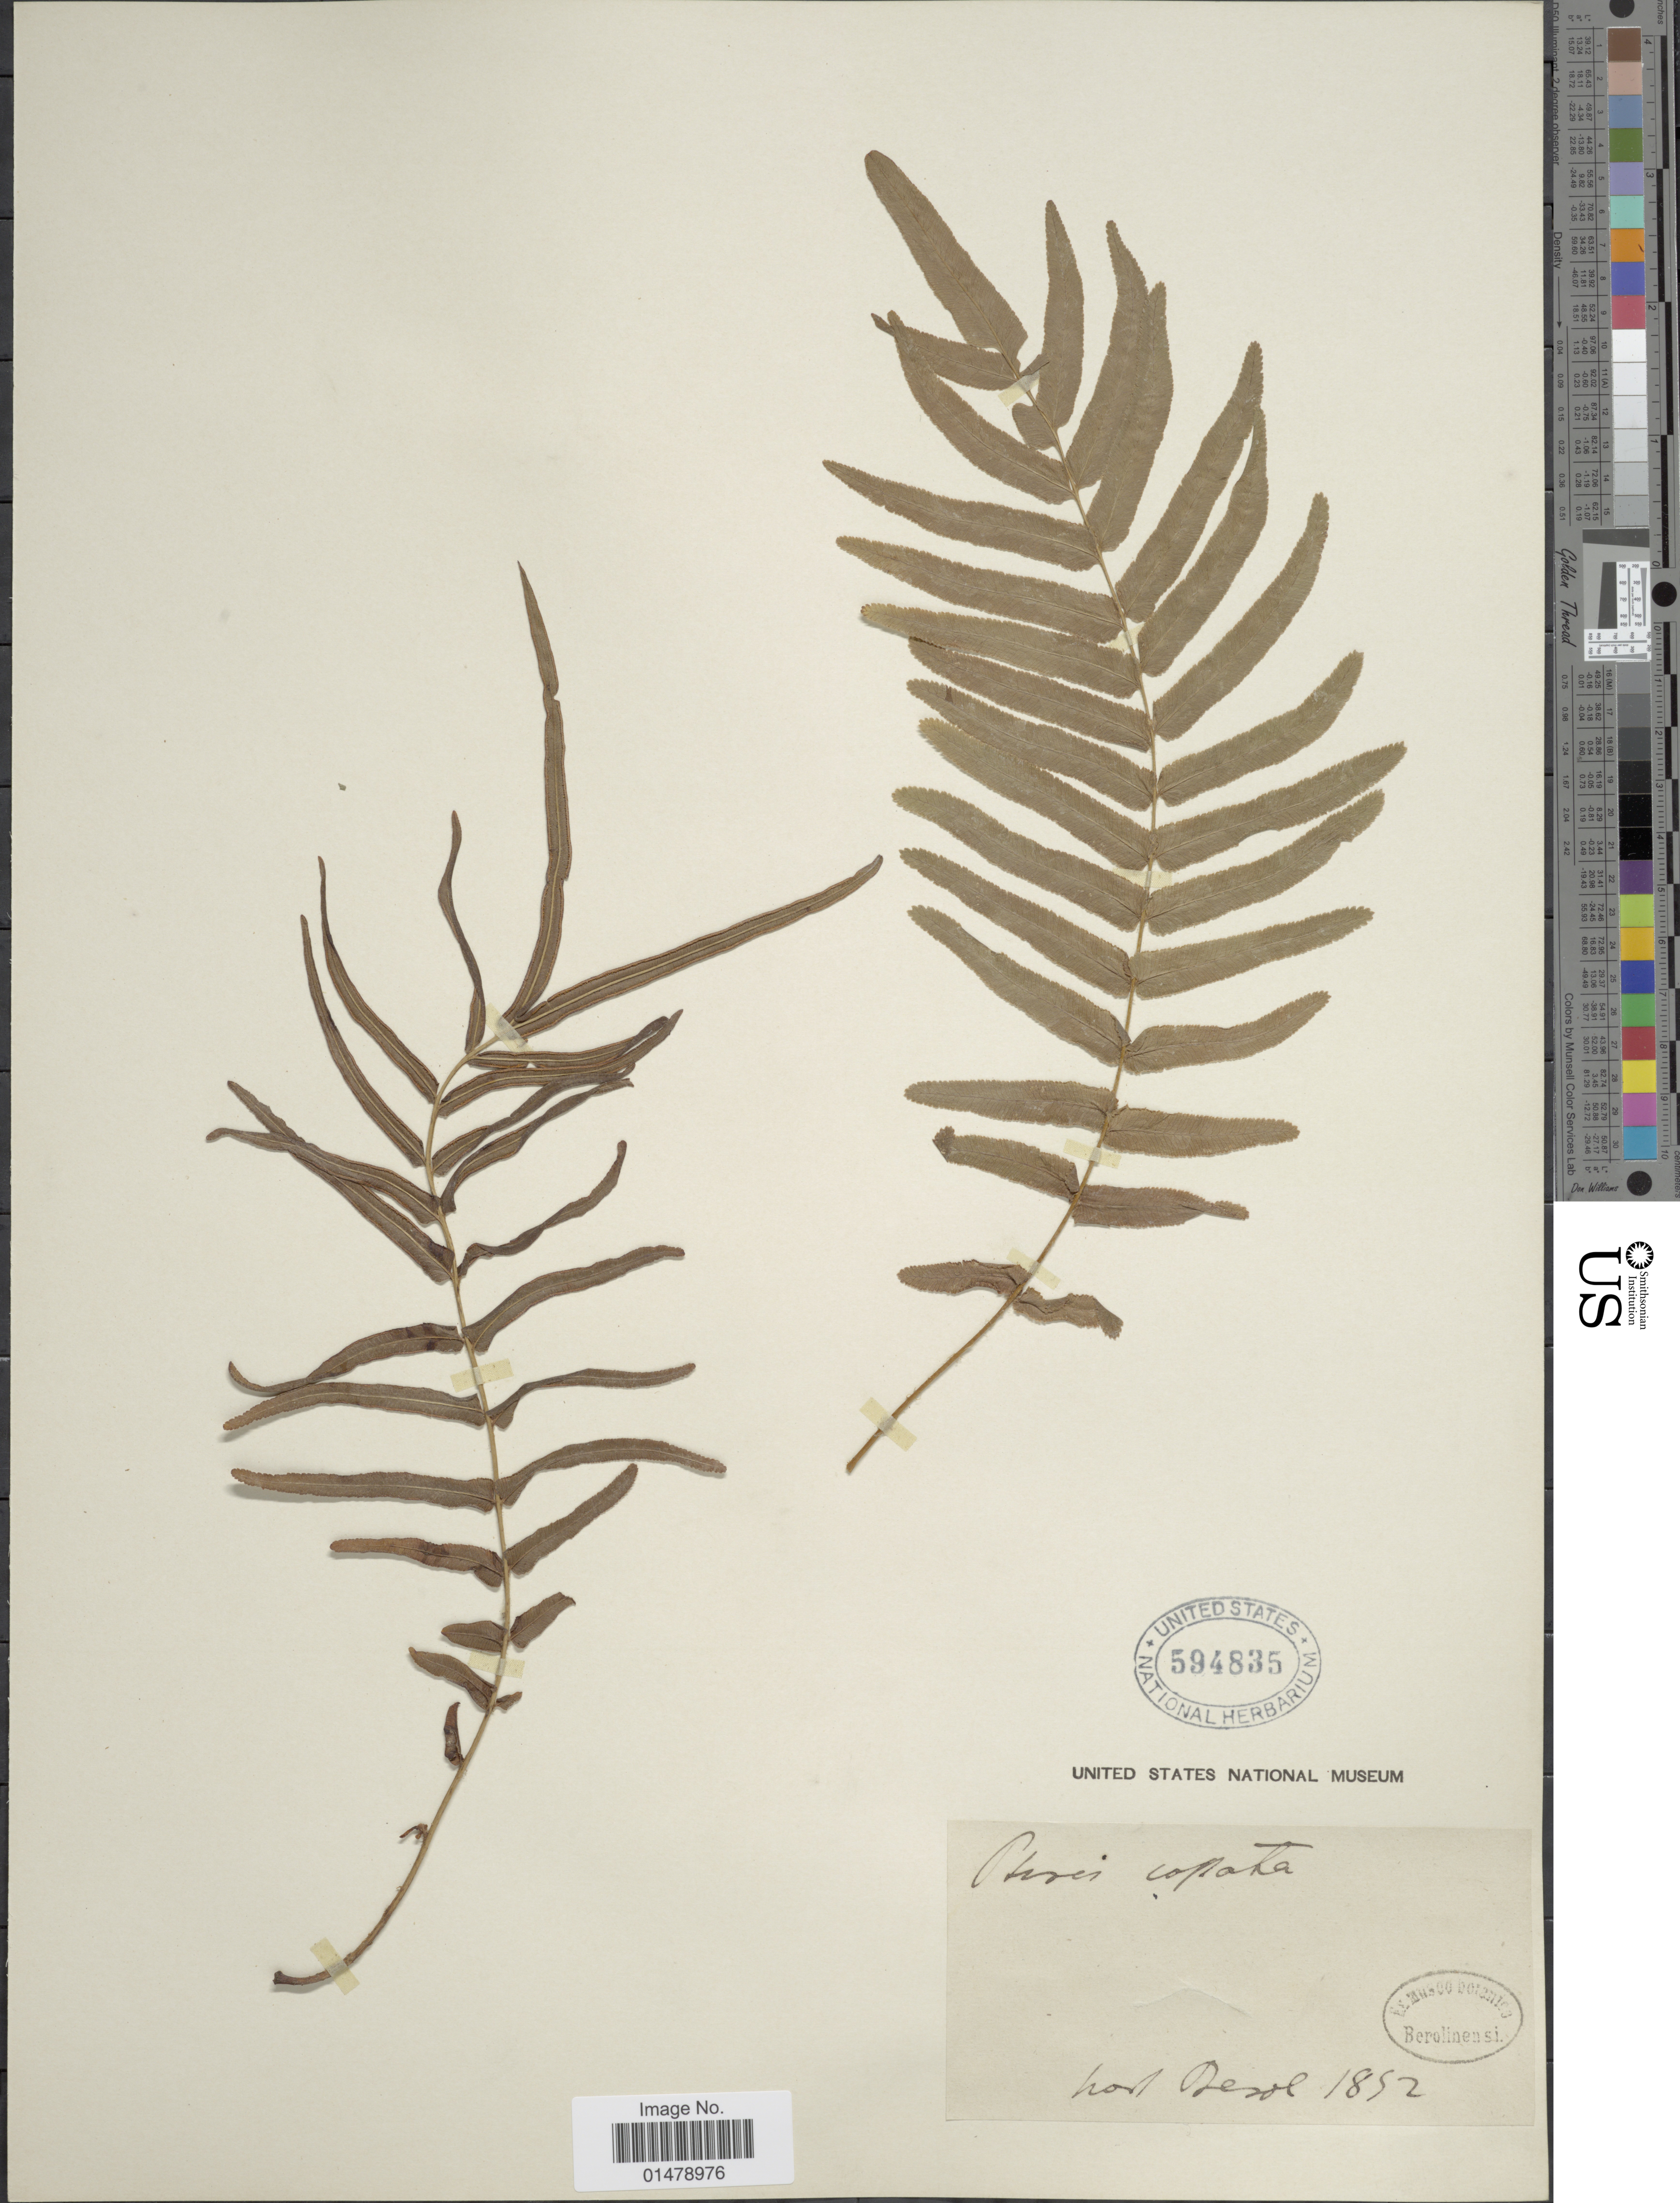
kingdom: Plantae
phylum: Tracheophyta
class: Polypodiopsida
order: Polypodiales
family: Pteridaceae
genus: Pteris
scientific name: Pteris vittata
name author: L.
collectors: ex herb. Museo botanico Berolinensi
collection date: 1852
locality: Hort Desol. [interpreted]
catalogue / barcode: US 594835